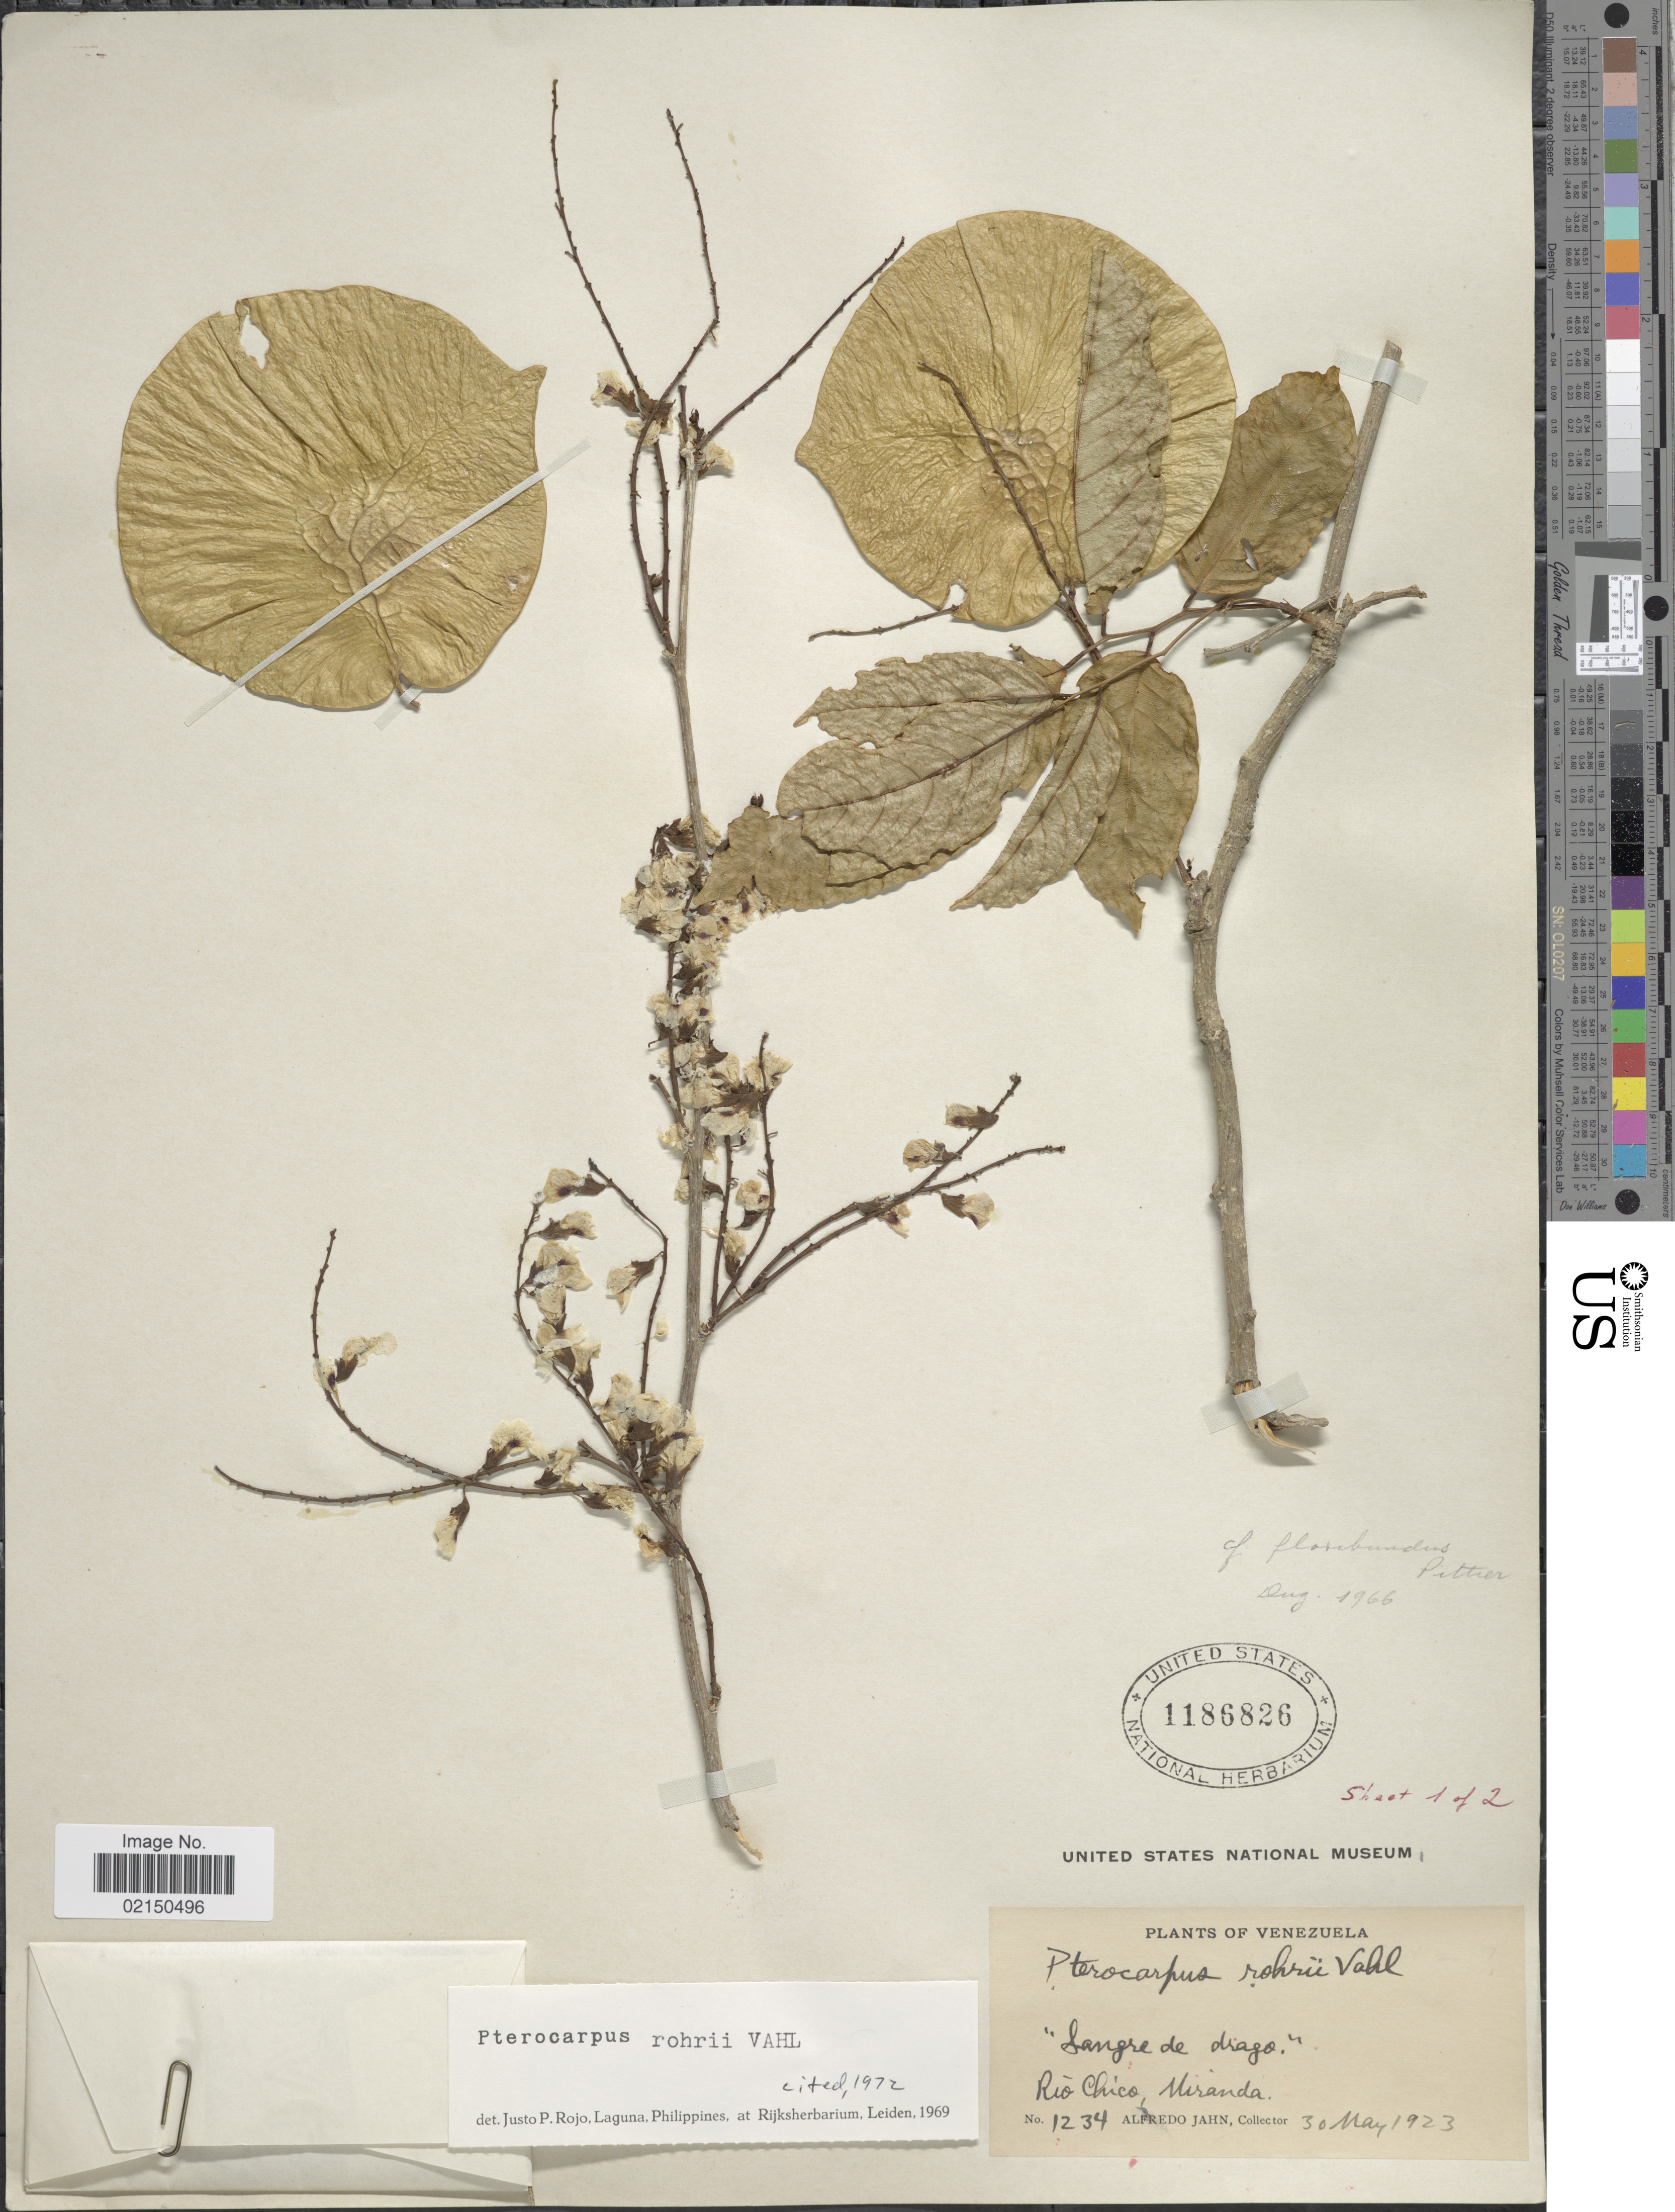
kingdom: Plantae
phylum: Tracheophyta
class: Magnoliopsida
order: Fabales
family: Fabaceae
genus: Pterocarpus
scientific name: Pterocarpus floribundus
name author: Pittier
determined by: Klitgaard, B. B.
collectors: A. Jahn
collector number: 1234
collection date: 1923-05-30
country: Venezuela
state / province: Miranda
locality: Rio Chico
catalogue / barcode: US 1186826